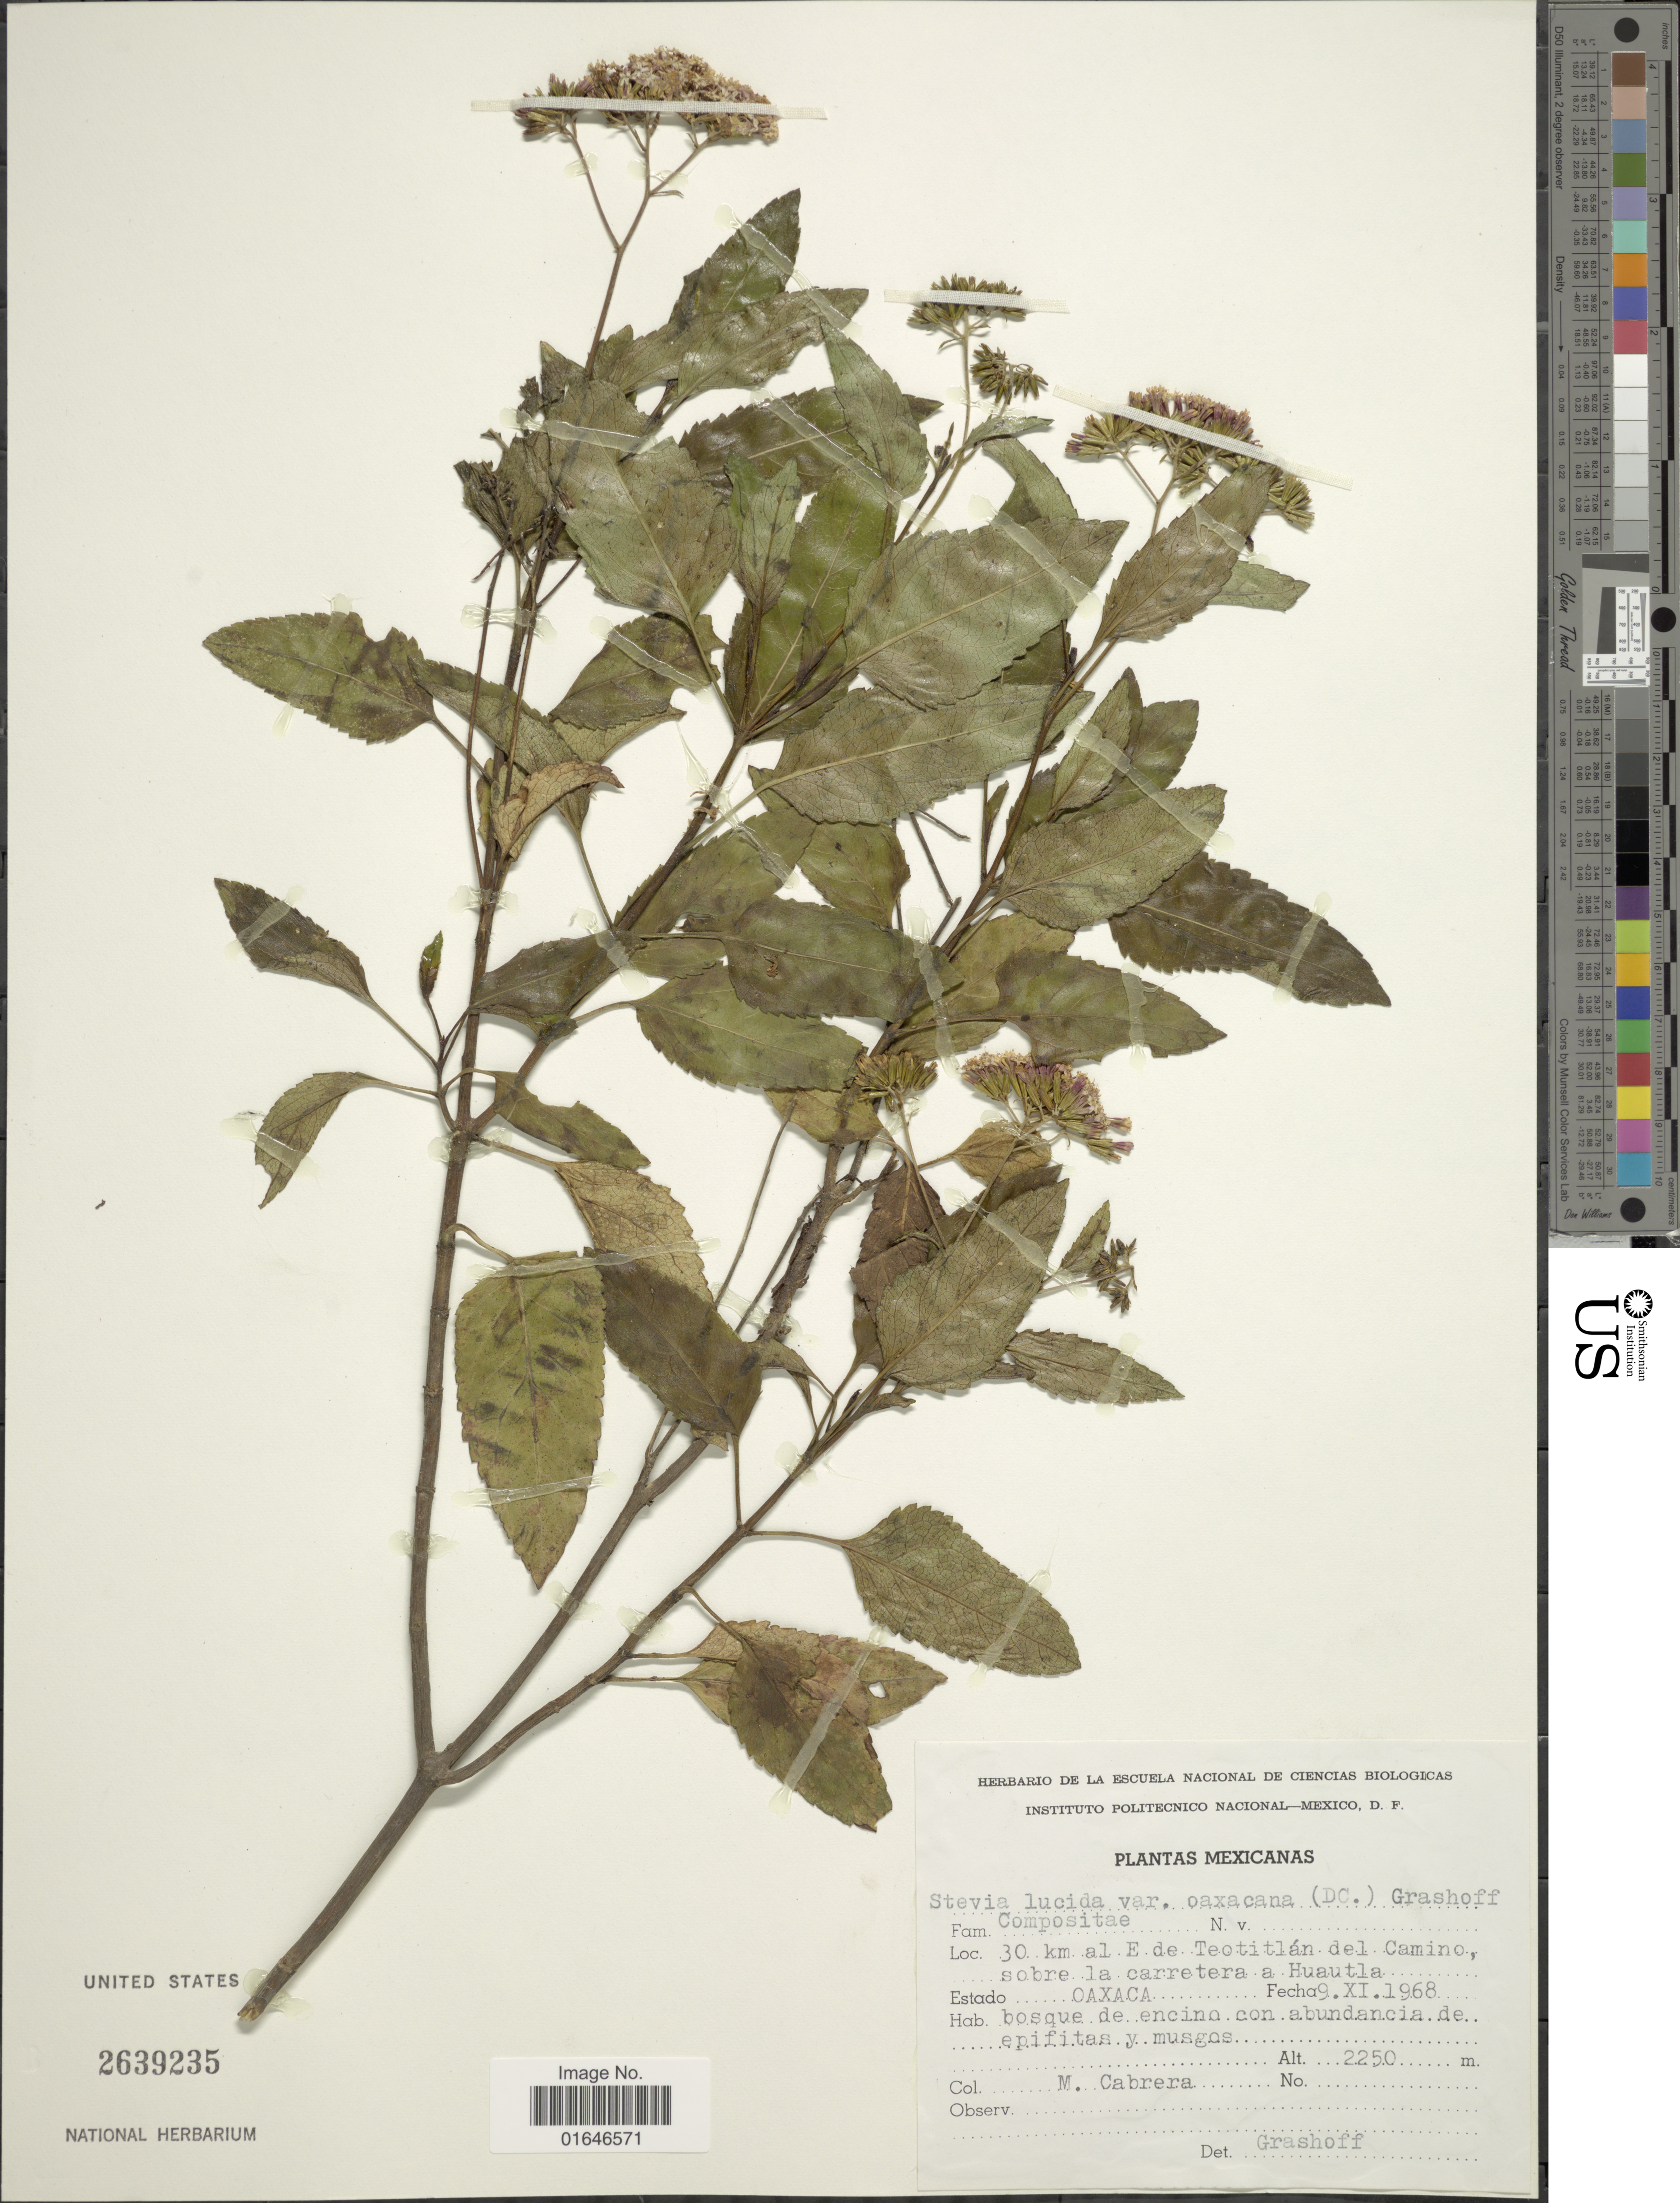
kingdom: Plantae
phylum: Tracheophyta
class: Magnoliopsida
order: Asterales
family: Asteraceae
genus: Stevia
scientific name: Stevia lucida var. oaxacana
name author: (DC.) Grashoff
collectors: M. Cabrera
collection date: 1968-11-09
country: Mexico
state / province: Oaxaca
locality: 30 km al E de Teotitlan del Camino, sobre la carretera a Huautla.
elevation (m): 2250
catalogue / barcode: US 2639235